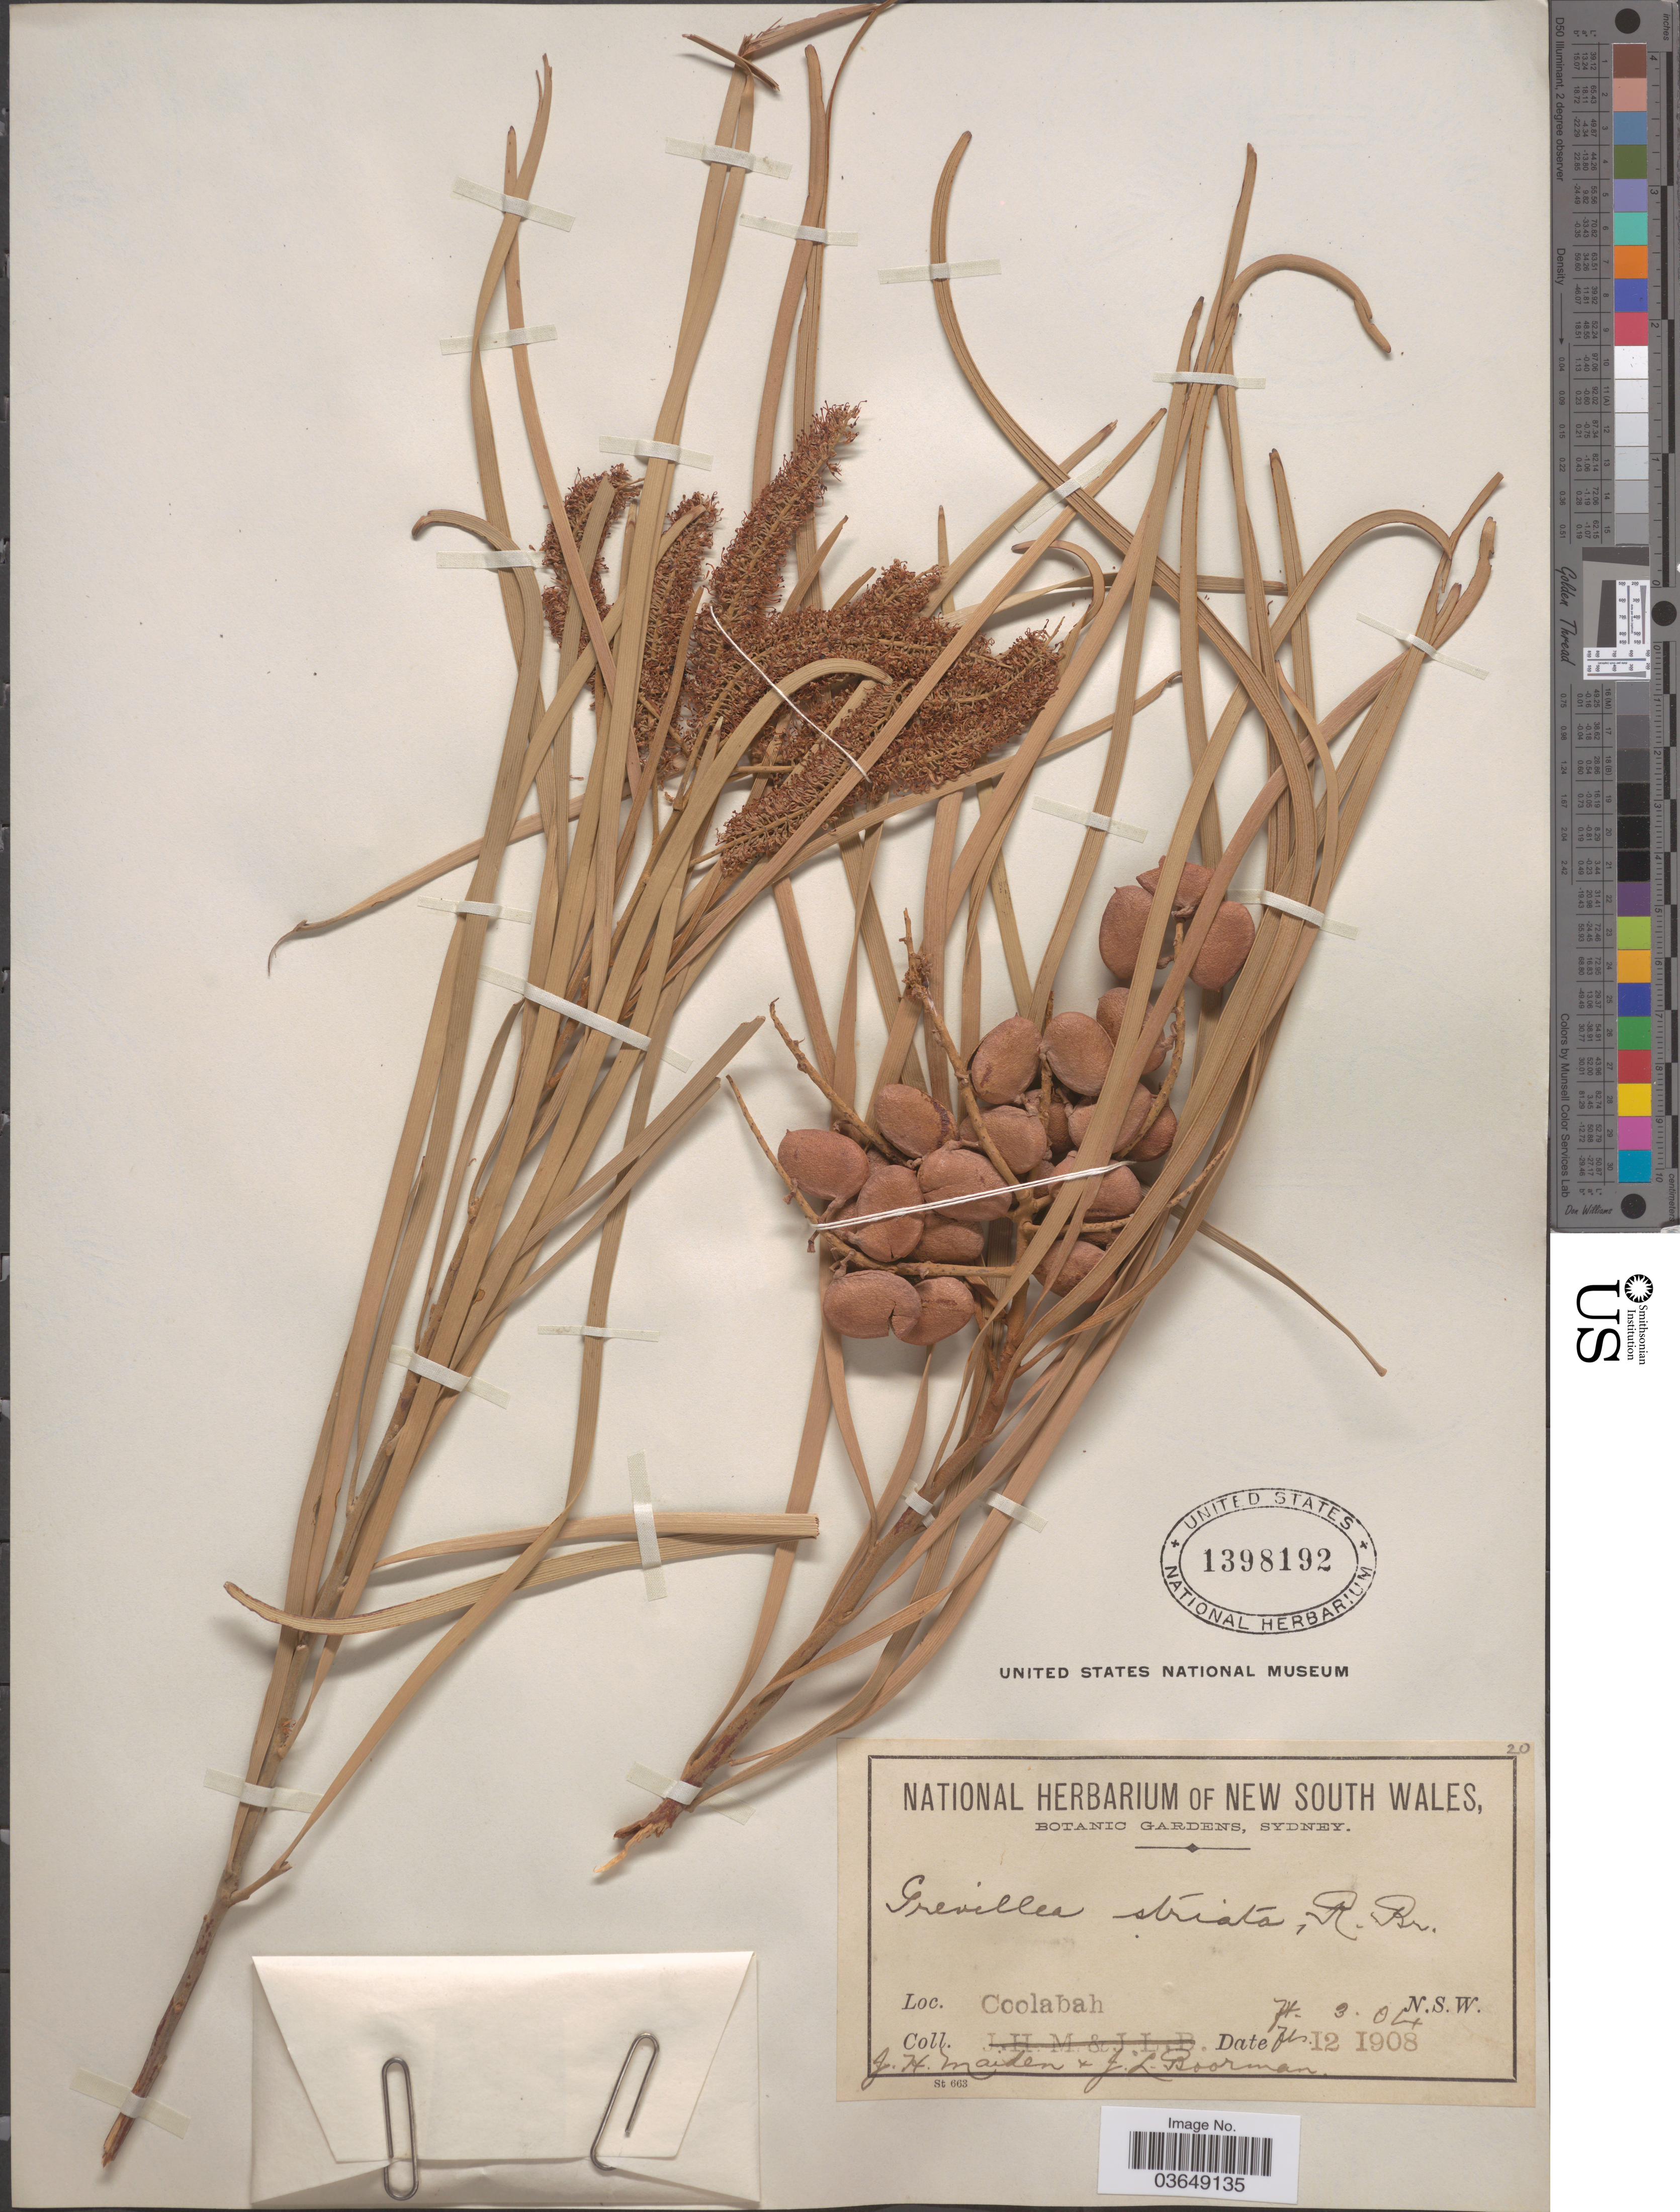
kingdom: Plantae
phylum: Tracheophyta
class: Magnoliopsida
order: Proteales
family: Proteaceae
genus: Grevillea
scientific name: Grevillea striata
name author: R. Br.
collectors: J. Maiden & J. Boorman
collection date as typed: Transcribed d/m/y: /3/4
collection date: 1908-12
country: Australia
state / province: New South Wales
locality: Coolabah.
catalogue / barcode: US 1398192